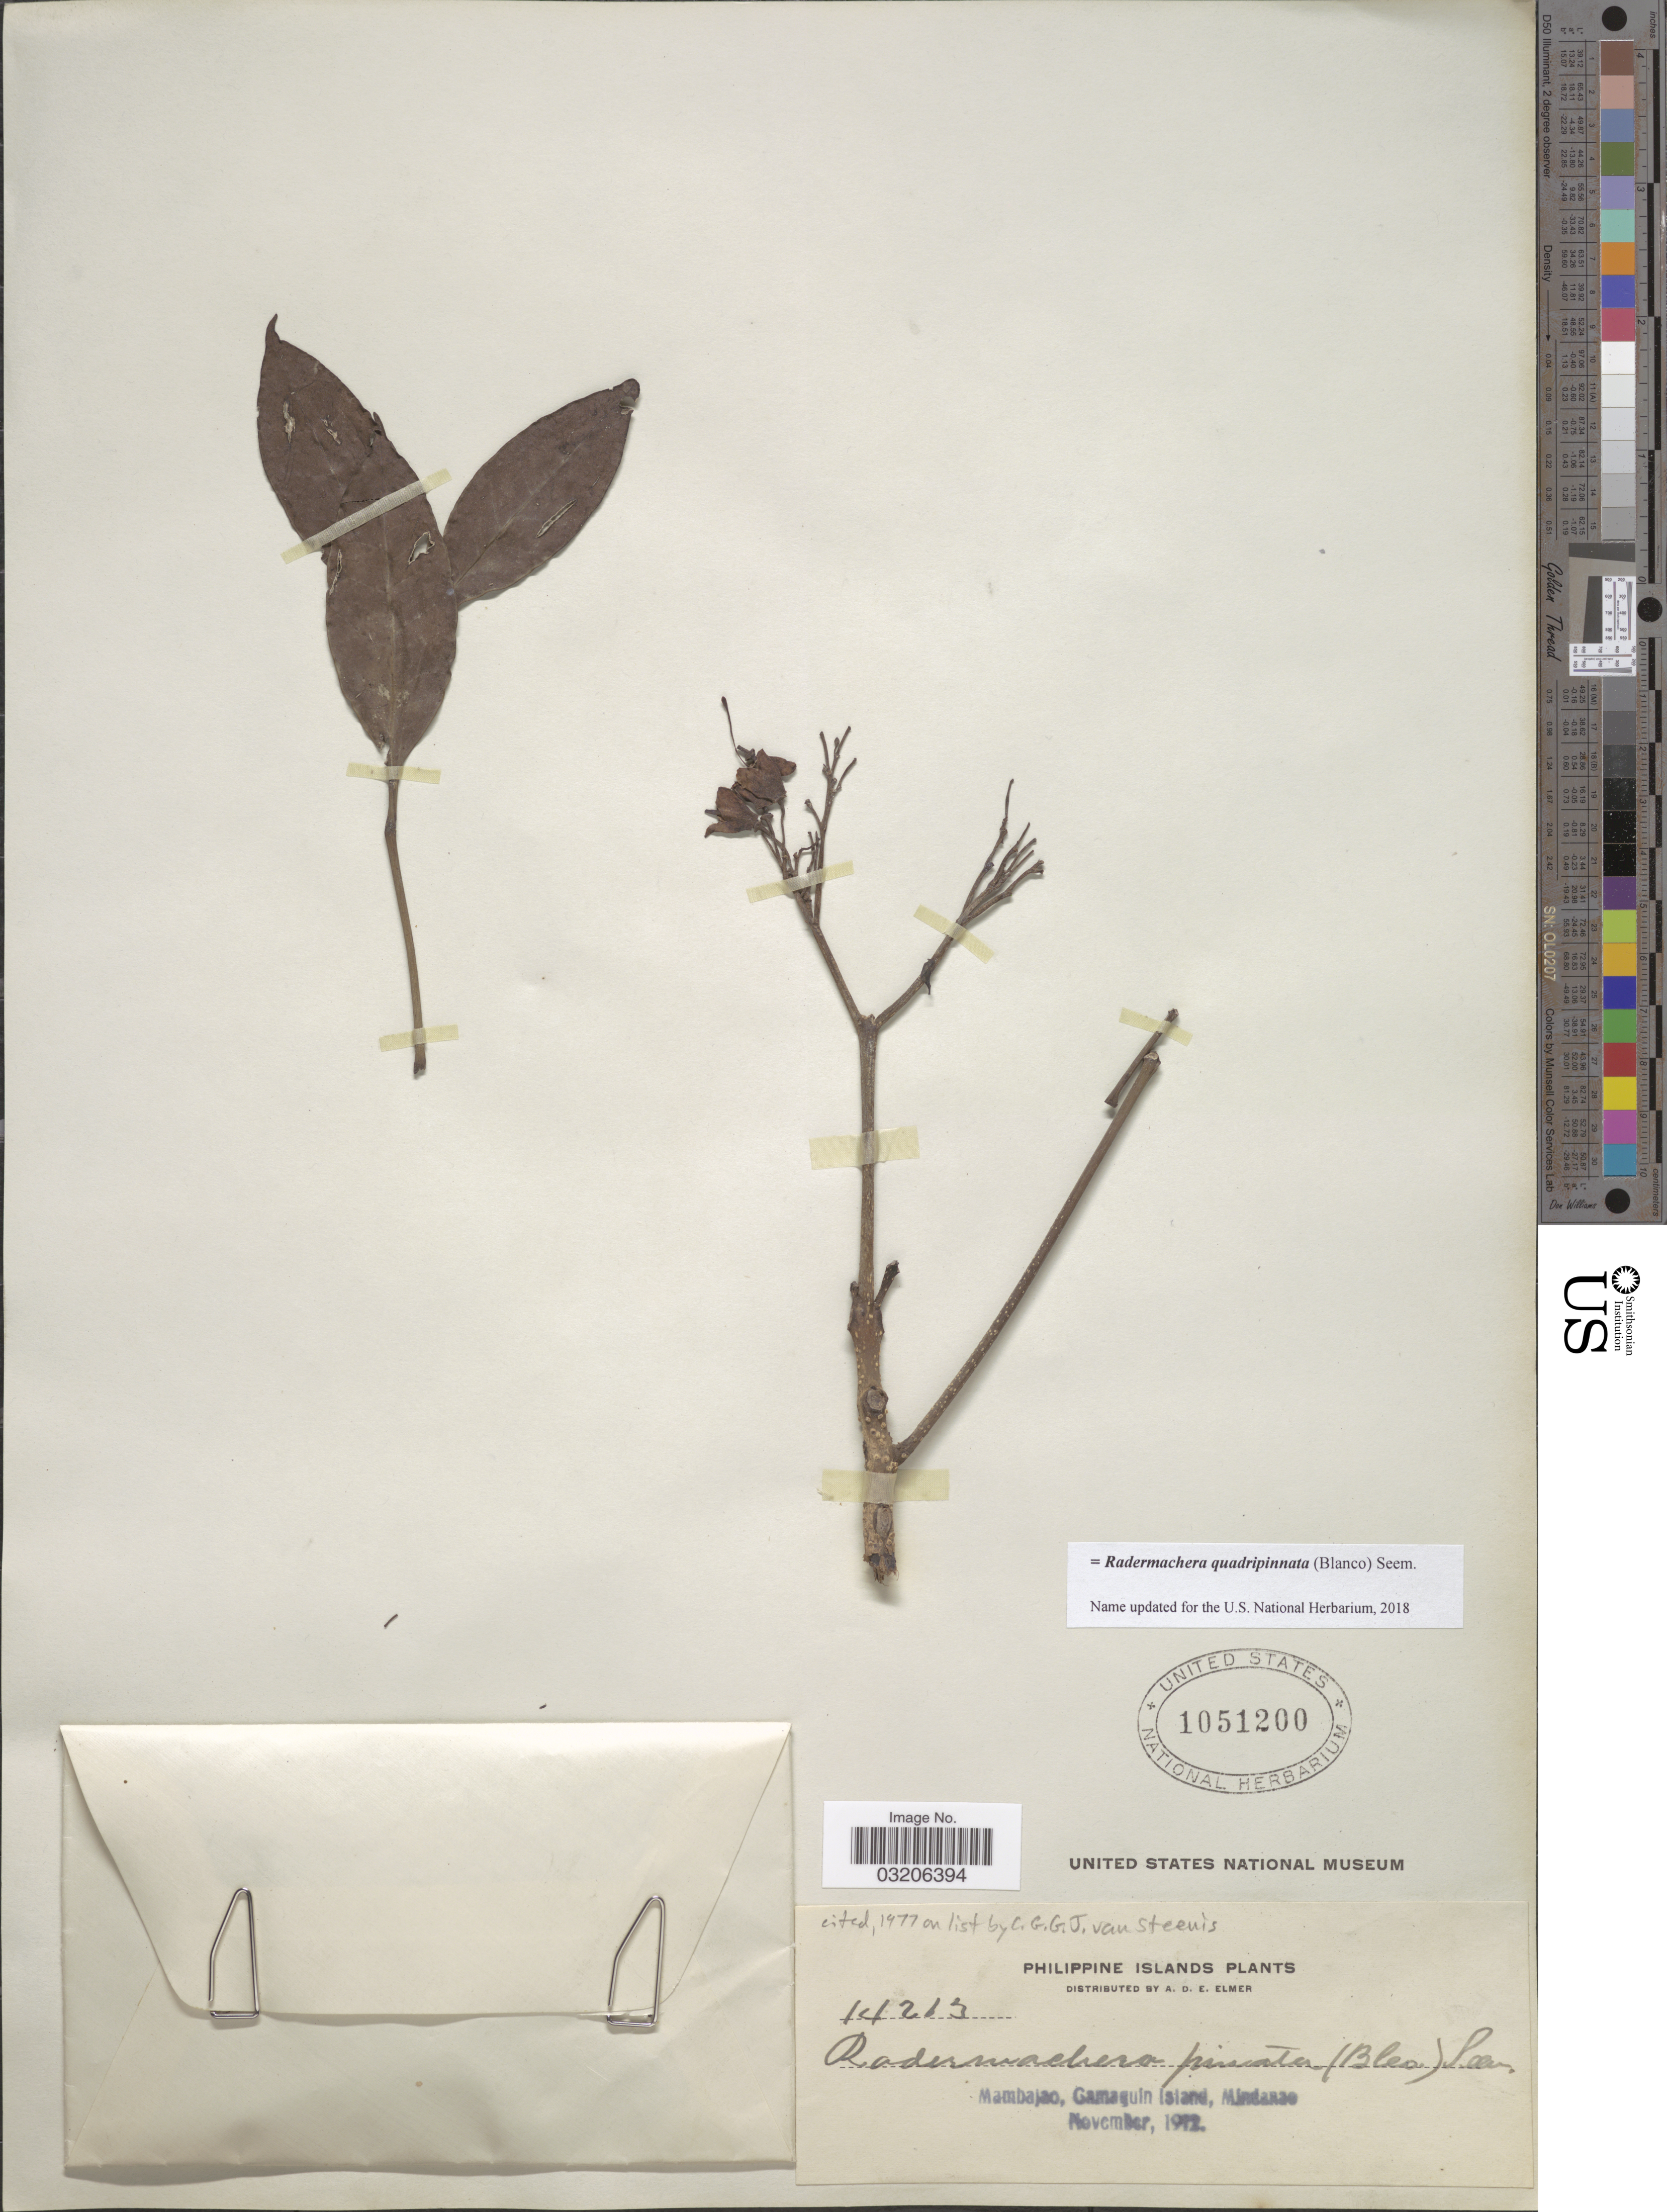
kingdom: Plantae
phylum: Tracheophyta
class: Magnoliopsida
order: Lamiales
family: Bignoniaceae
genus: Radermachera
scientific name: Radermachera quadripinnata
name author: (Blanco) Seem.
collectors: A. D. E. Elmer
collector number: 14213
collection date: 1912-11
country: Philippines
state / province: Northern Mindanao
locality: Mambajao, Camaguin Island, Mindanao.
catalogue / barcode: US 1051200